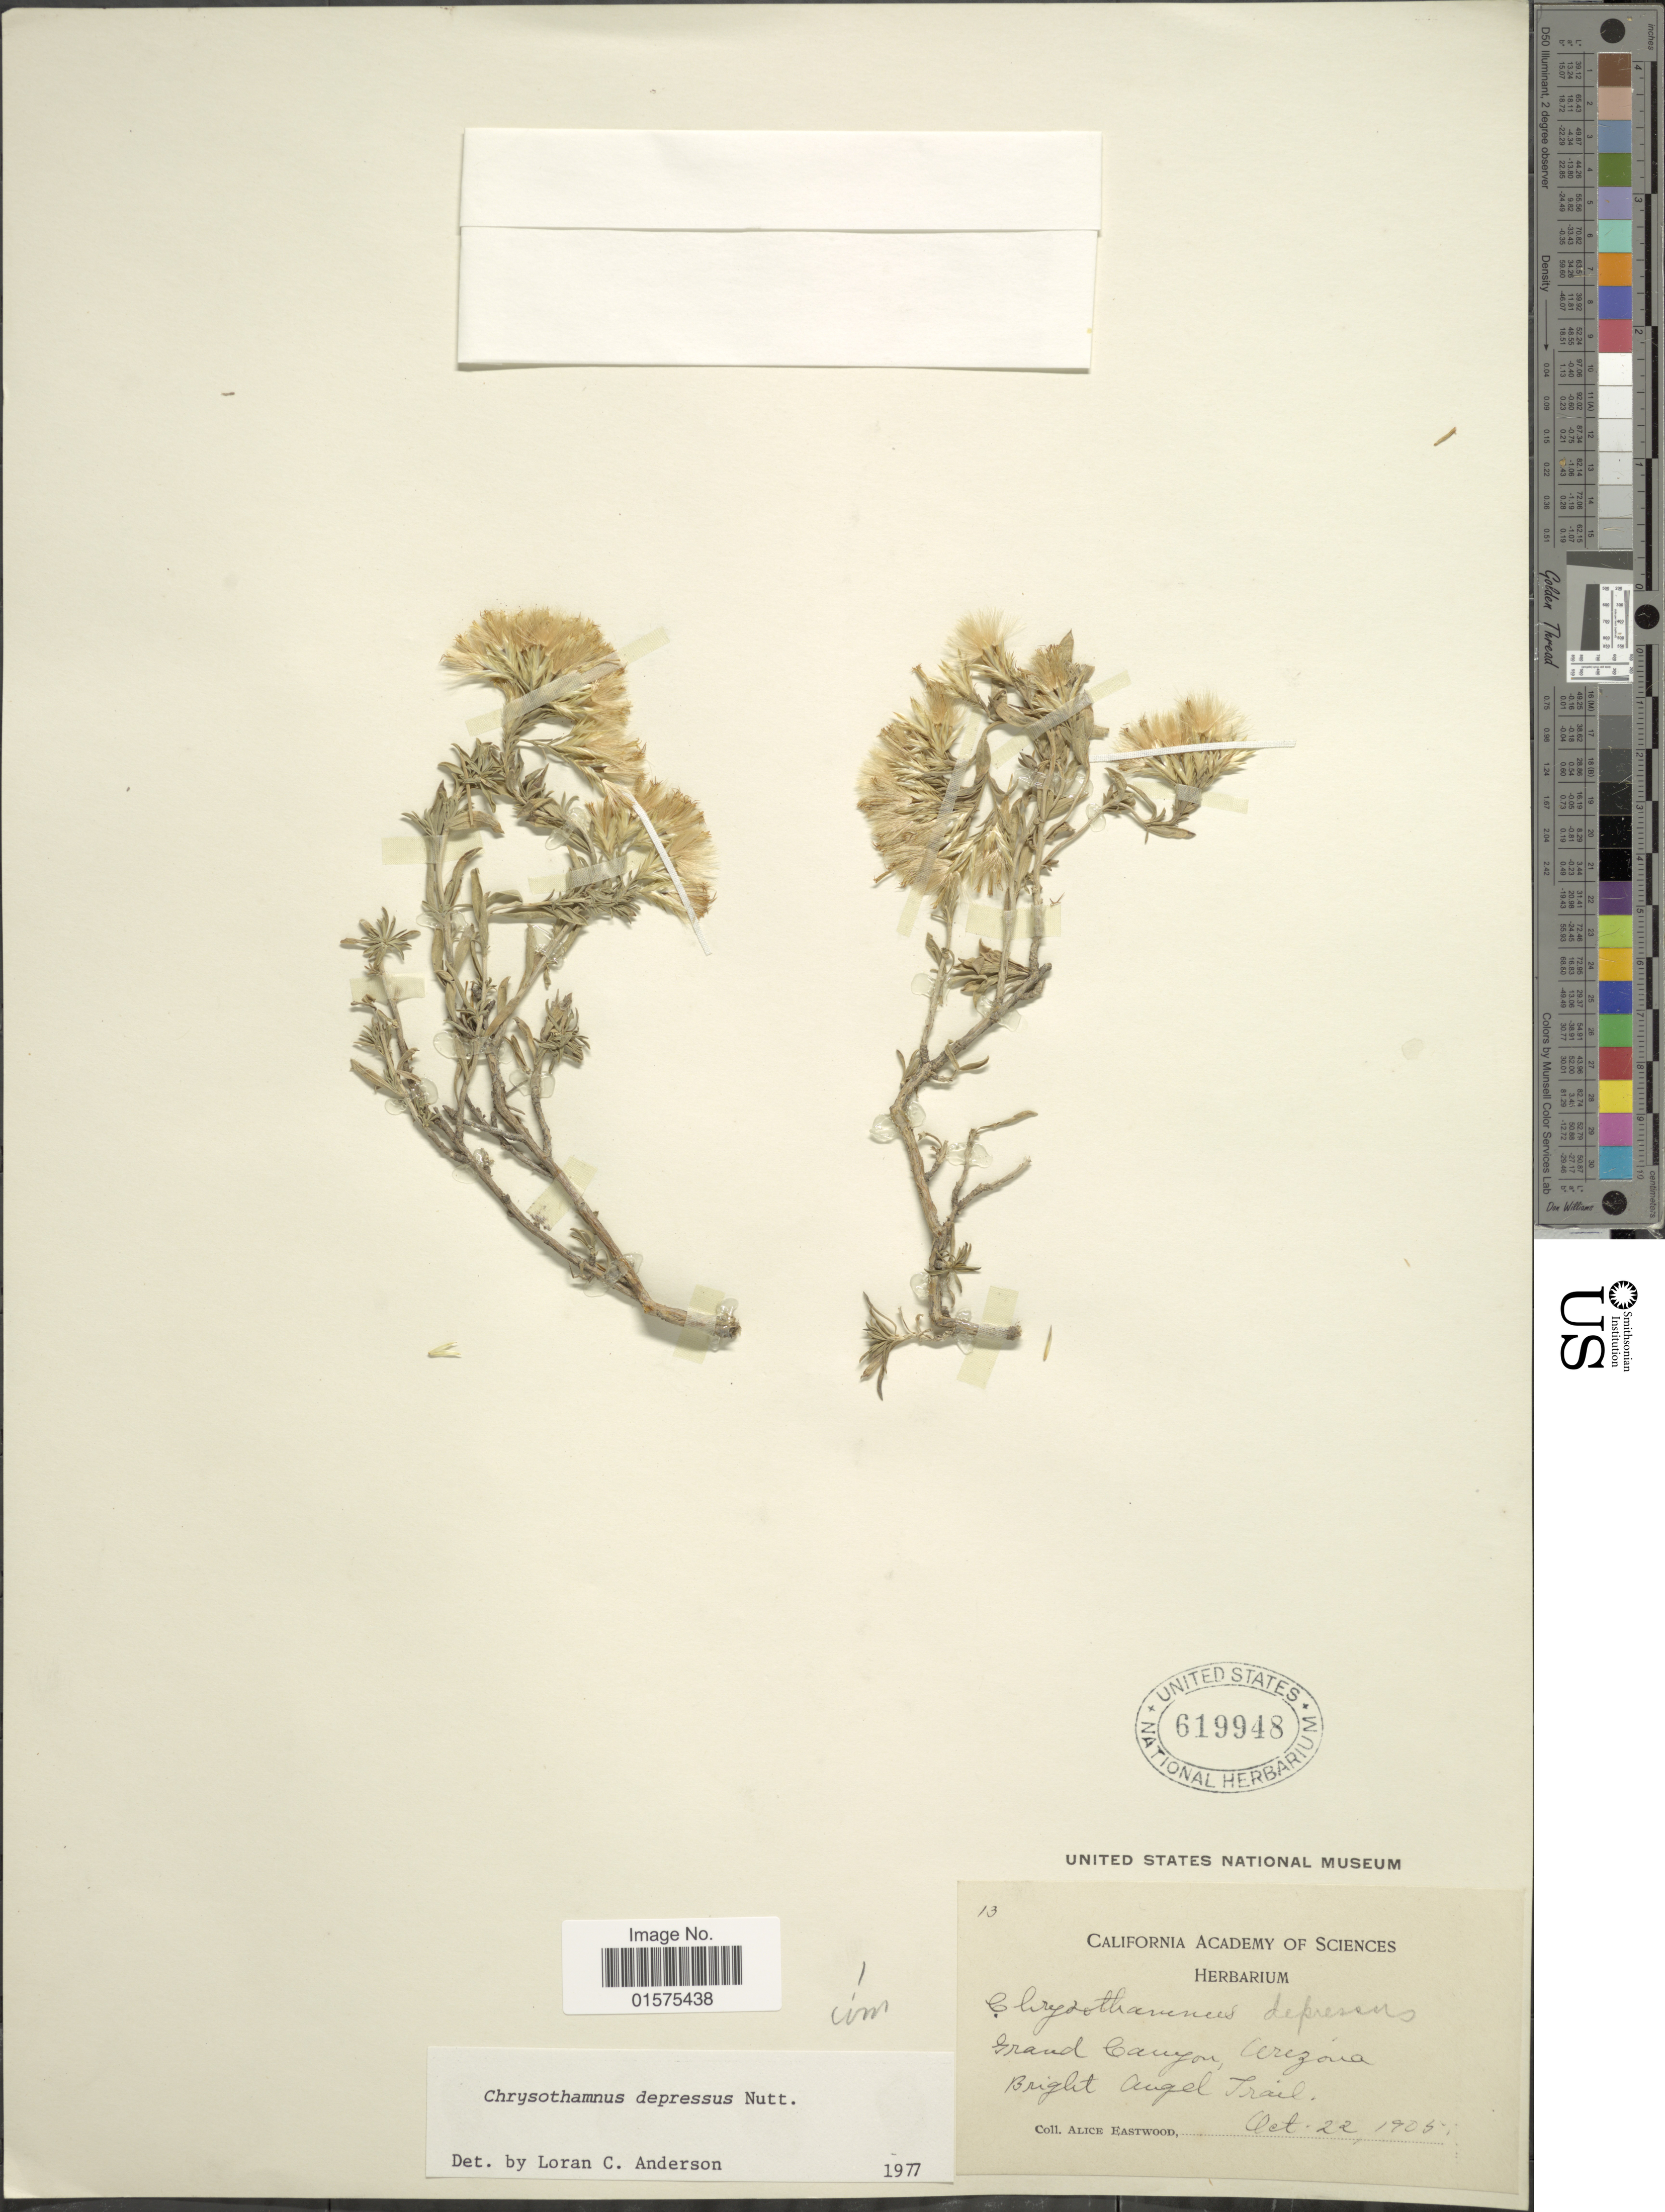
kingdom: Plantae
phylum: Tracheophyta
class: Magnoliopsida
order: Asterales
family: Asteraceae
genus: Chrysothamnus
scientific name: Chrysothamnus depressus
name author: Nutt.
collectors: A. Eastwood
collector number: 13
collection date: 1905-10-22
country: United States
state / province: Arizona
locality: Grand Canyon. Bright Angel Trail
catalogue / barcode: US 619948